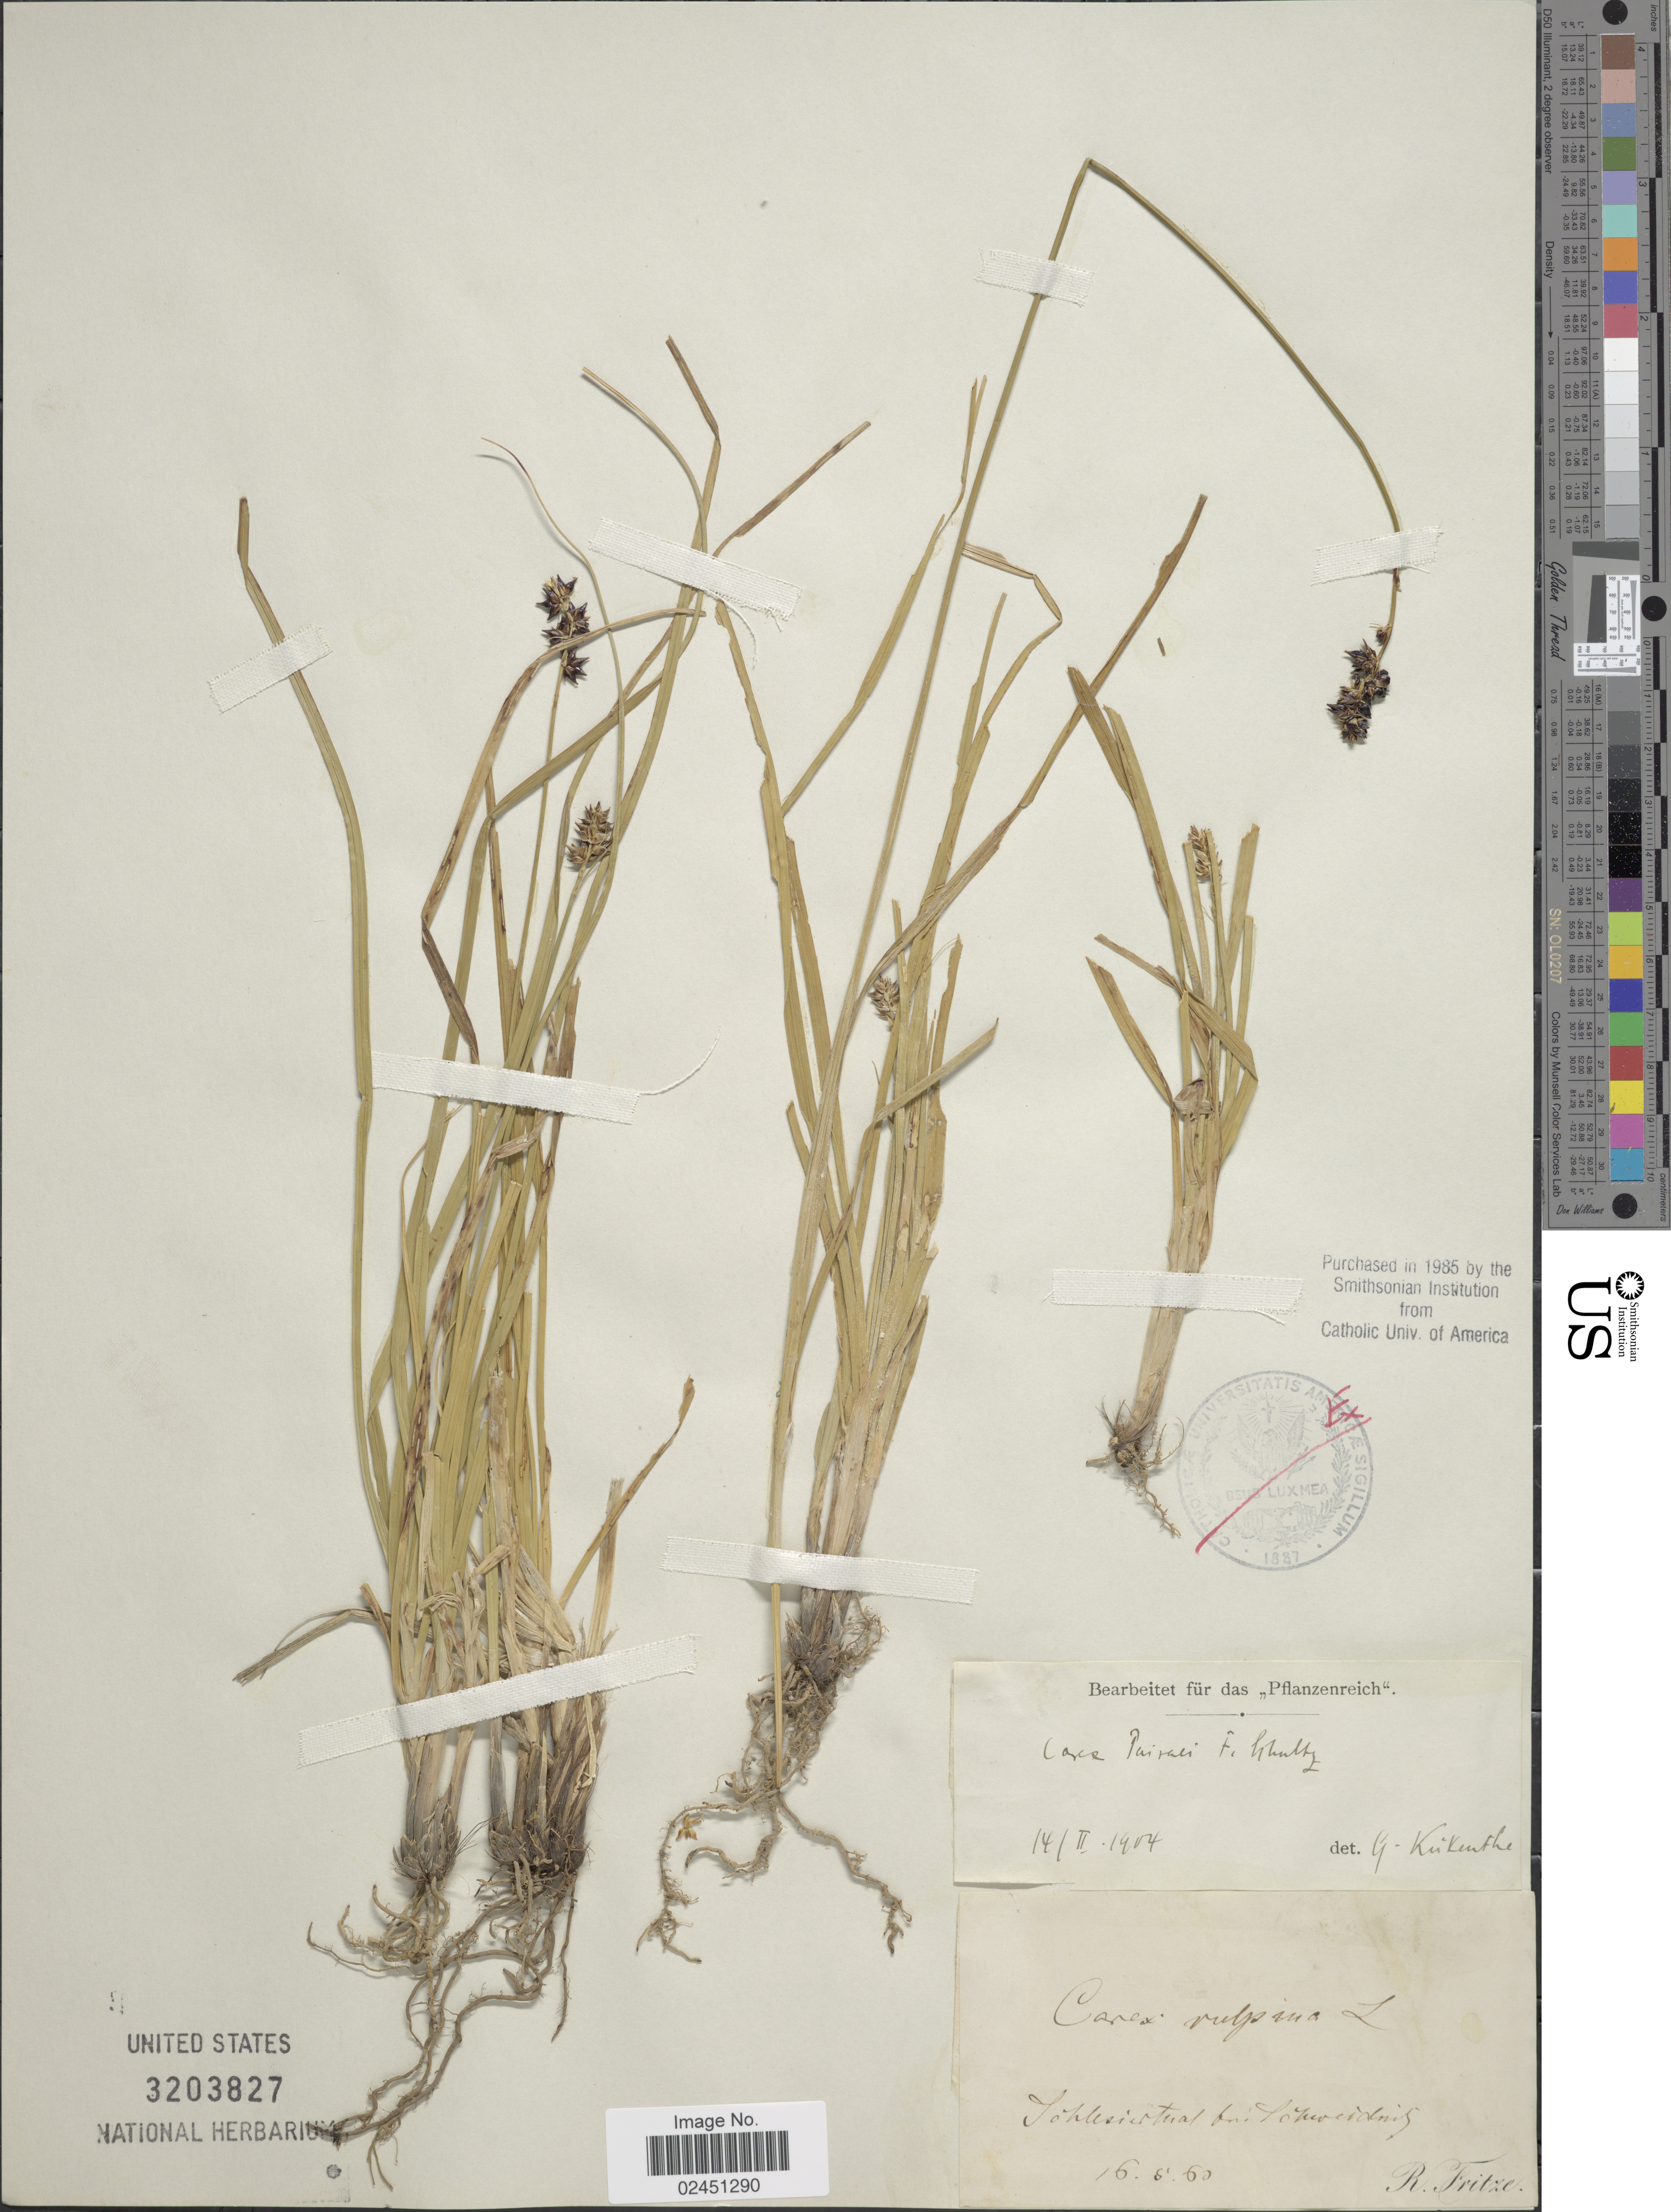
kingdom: Plantae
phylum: Tracheophyta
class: Liliopsida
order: Poales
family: Cyperaceae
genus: Carex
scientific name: Carex pairae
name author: F.W. Schultz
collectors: R. Fritze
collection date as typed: Transcribed d/m/y: 16/5/60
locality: Sohlesurtua bei Shweiduis [interpreted]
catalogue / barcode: US 3203827